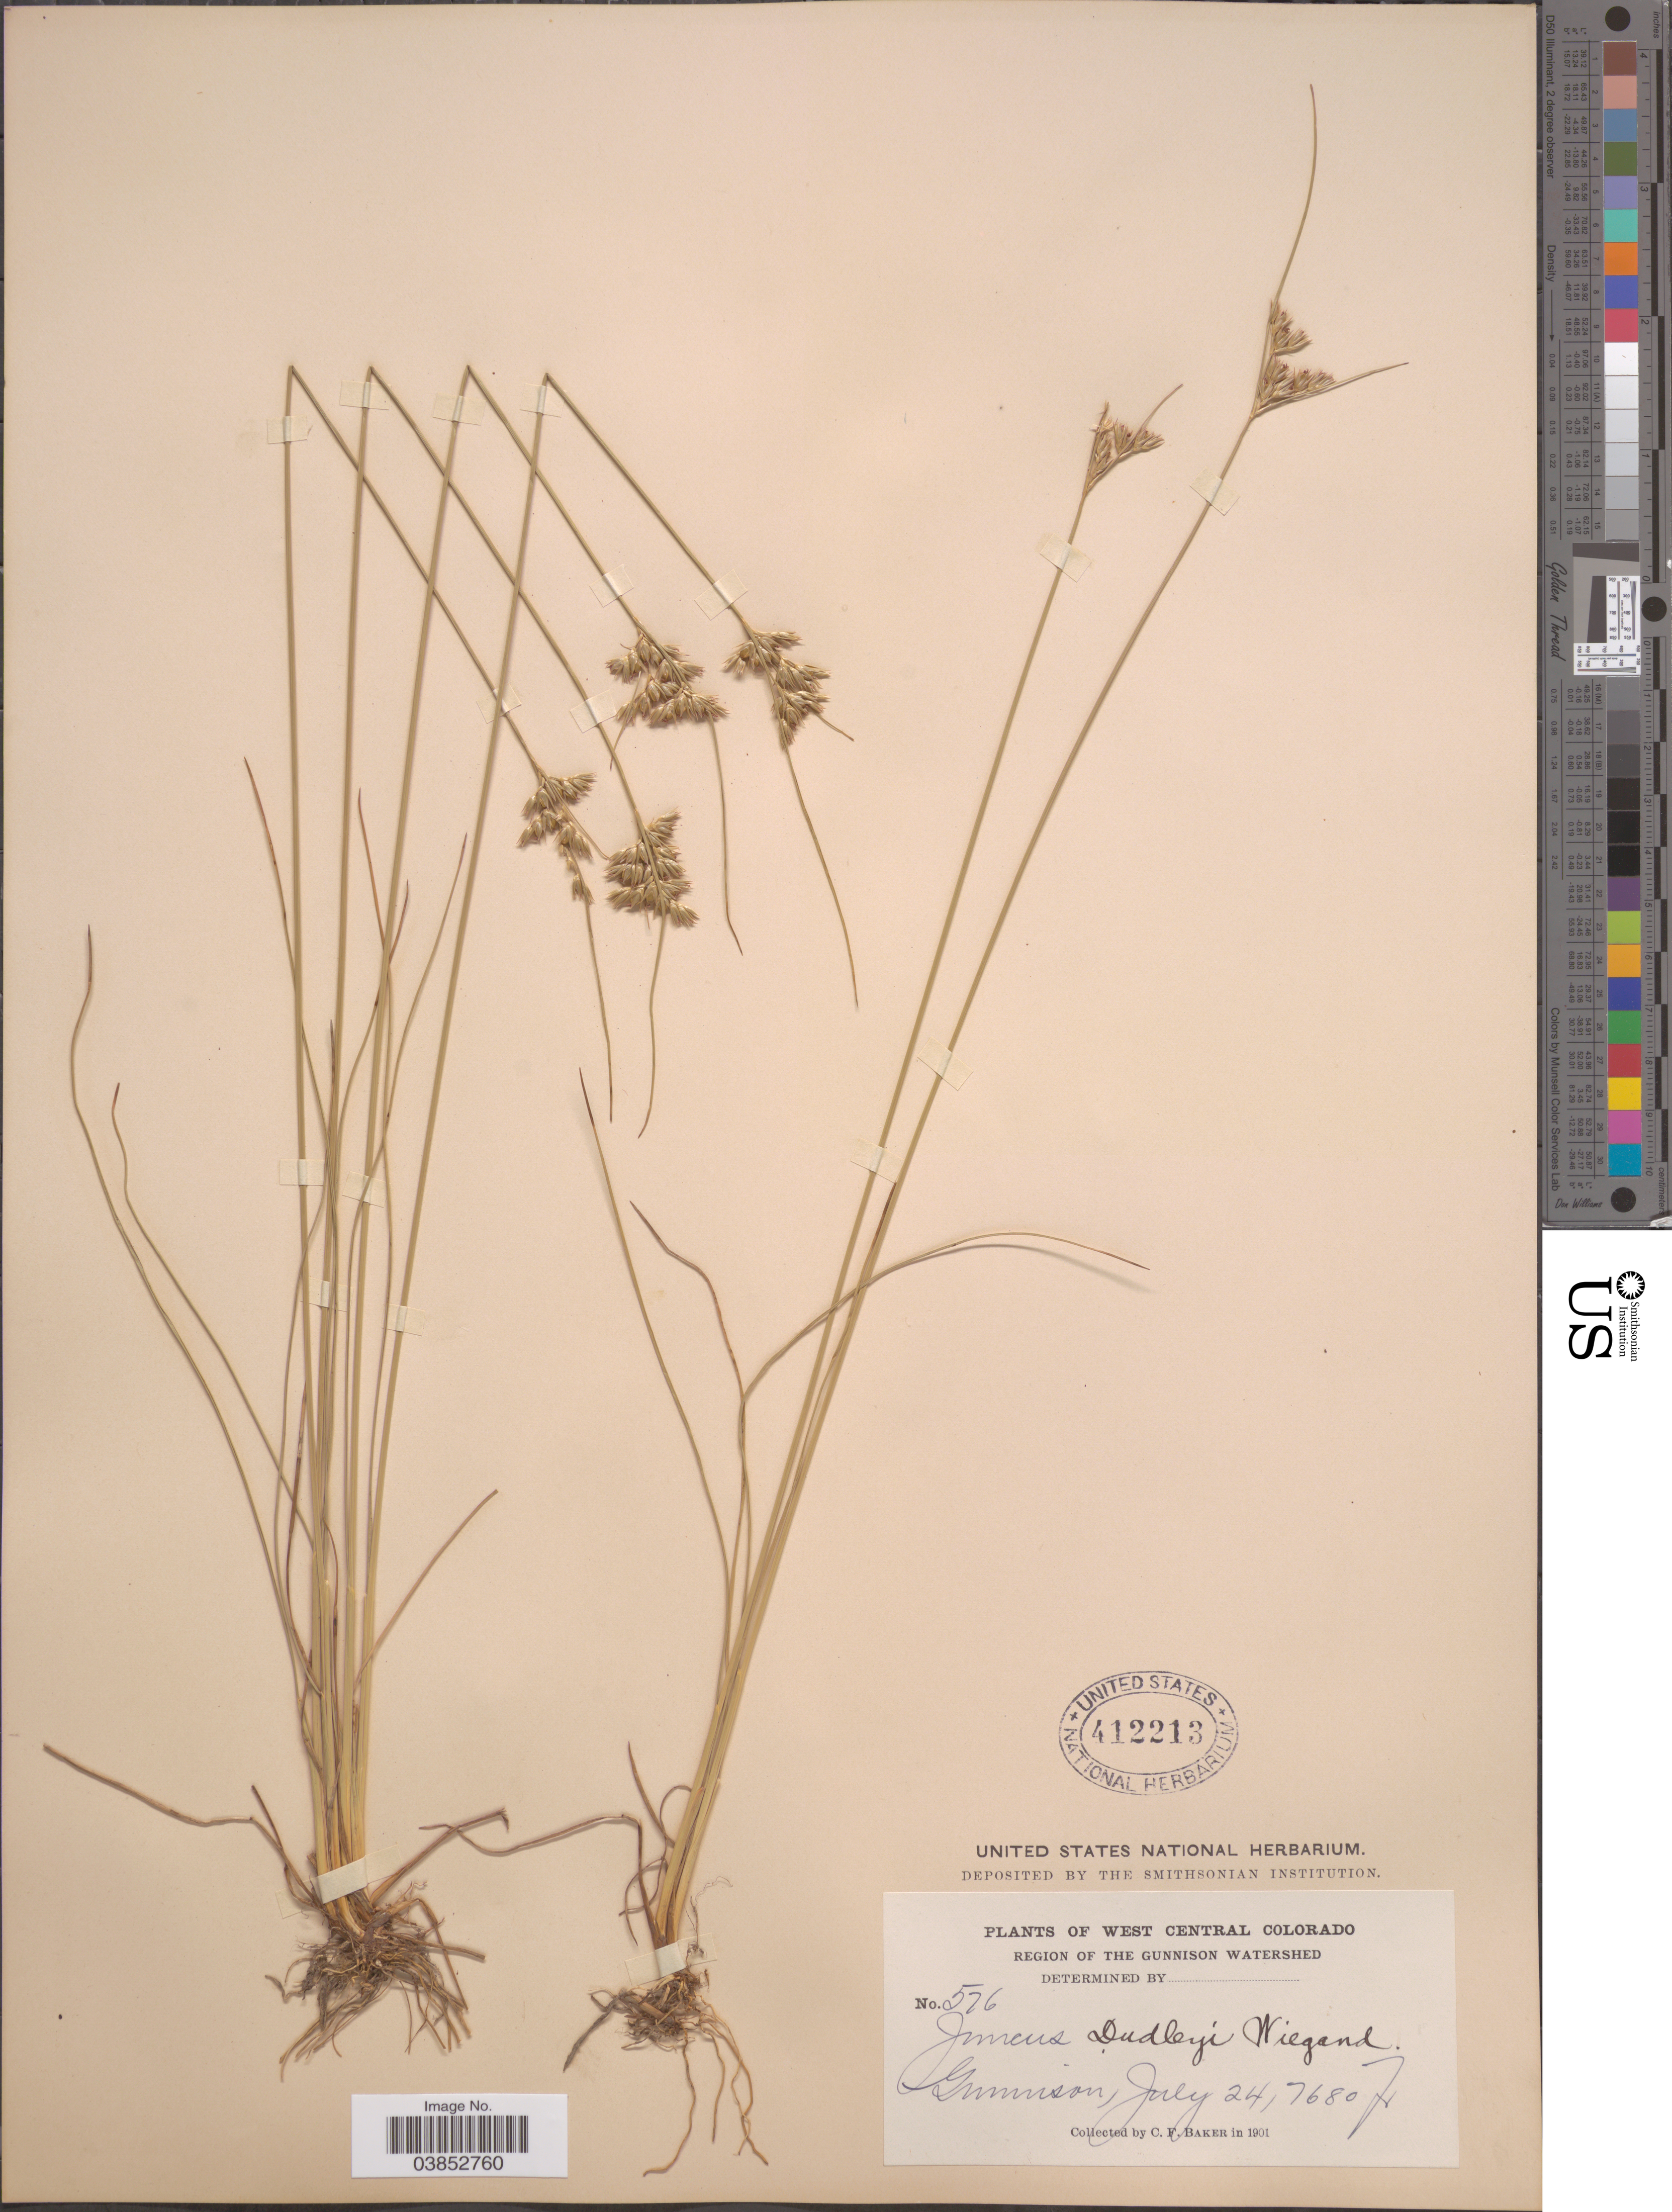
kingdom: Plantae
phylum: Tracheophyta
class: Liliopsida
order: Poales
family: Juncaceae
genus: Juncus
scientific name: Juncus dudleyi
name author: Wiegand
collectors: C. F. Baker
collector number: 526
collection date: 1901-07-24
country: United States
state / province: Colorado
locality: West Central Colorado. Region of the Gunnison Watershed. Gunnison.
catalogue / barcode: US 412213